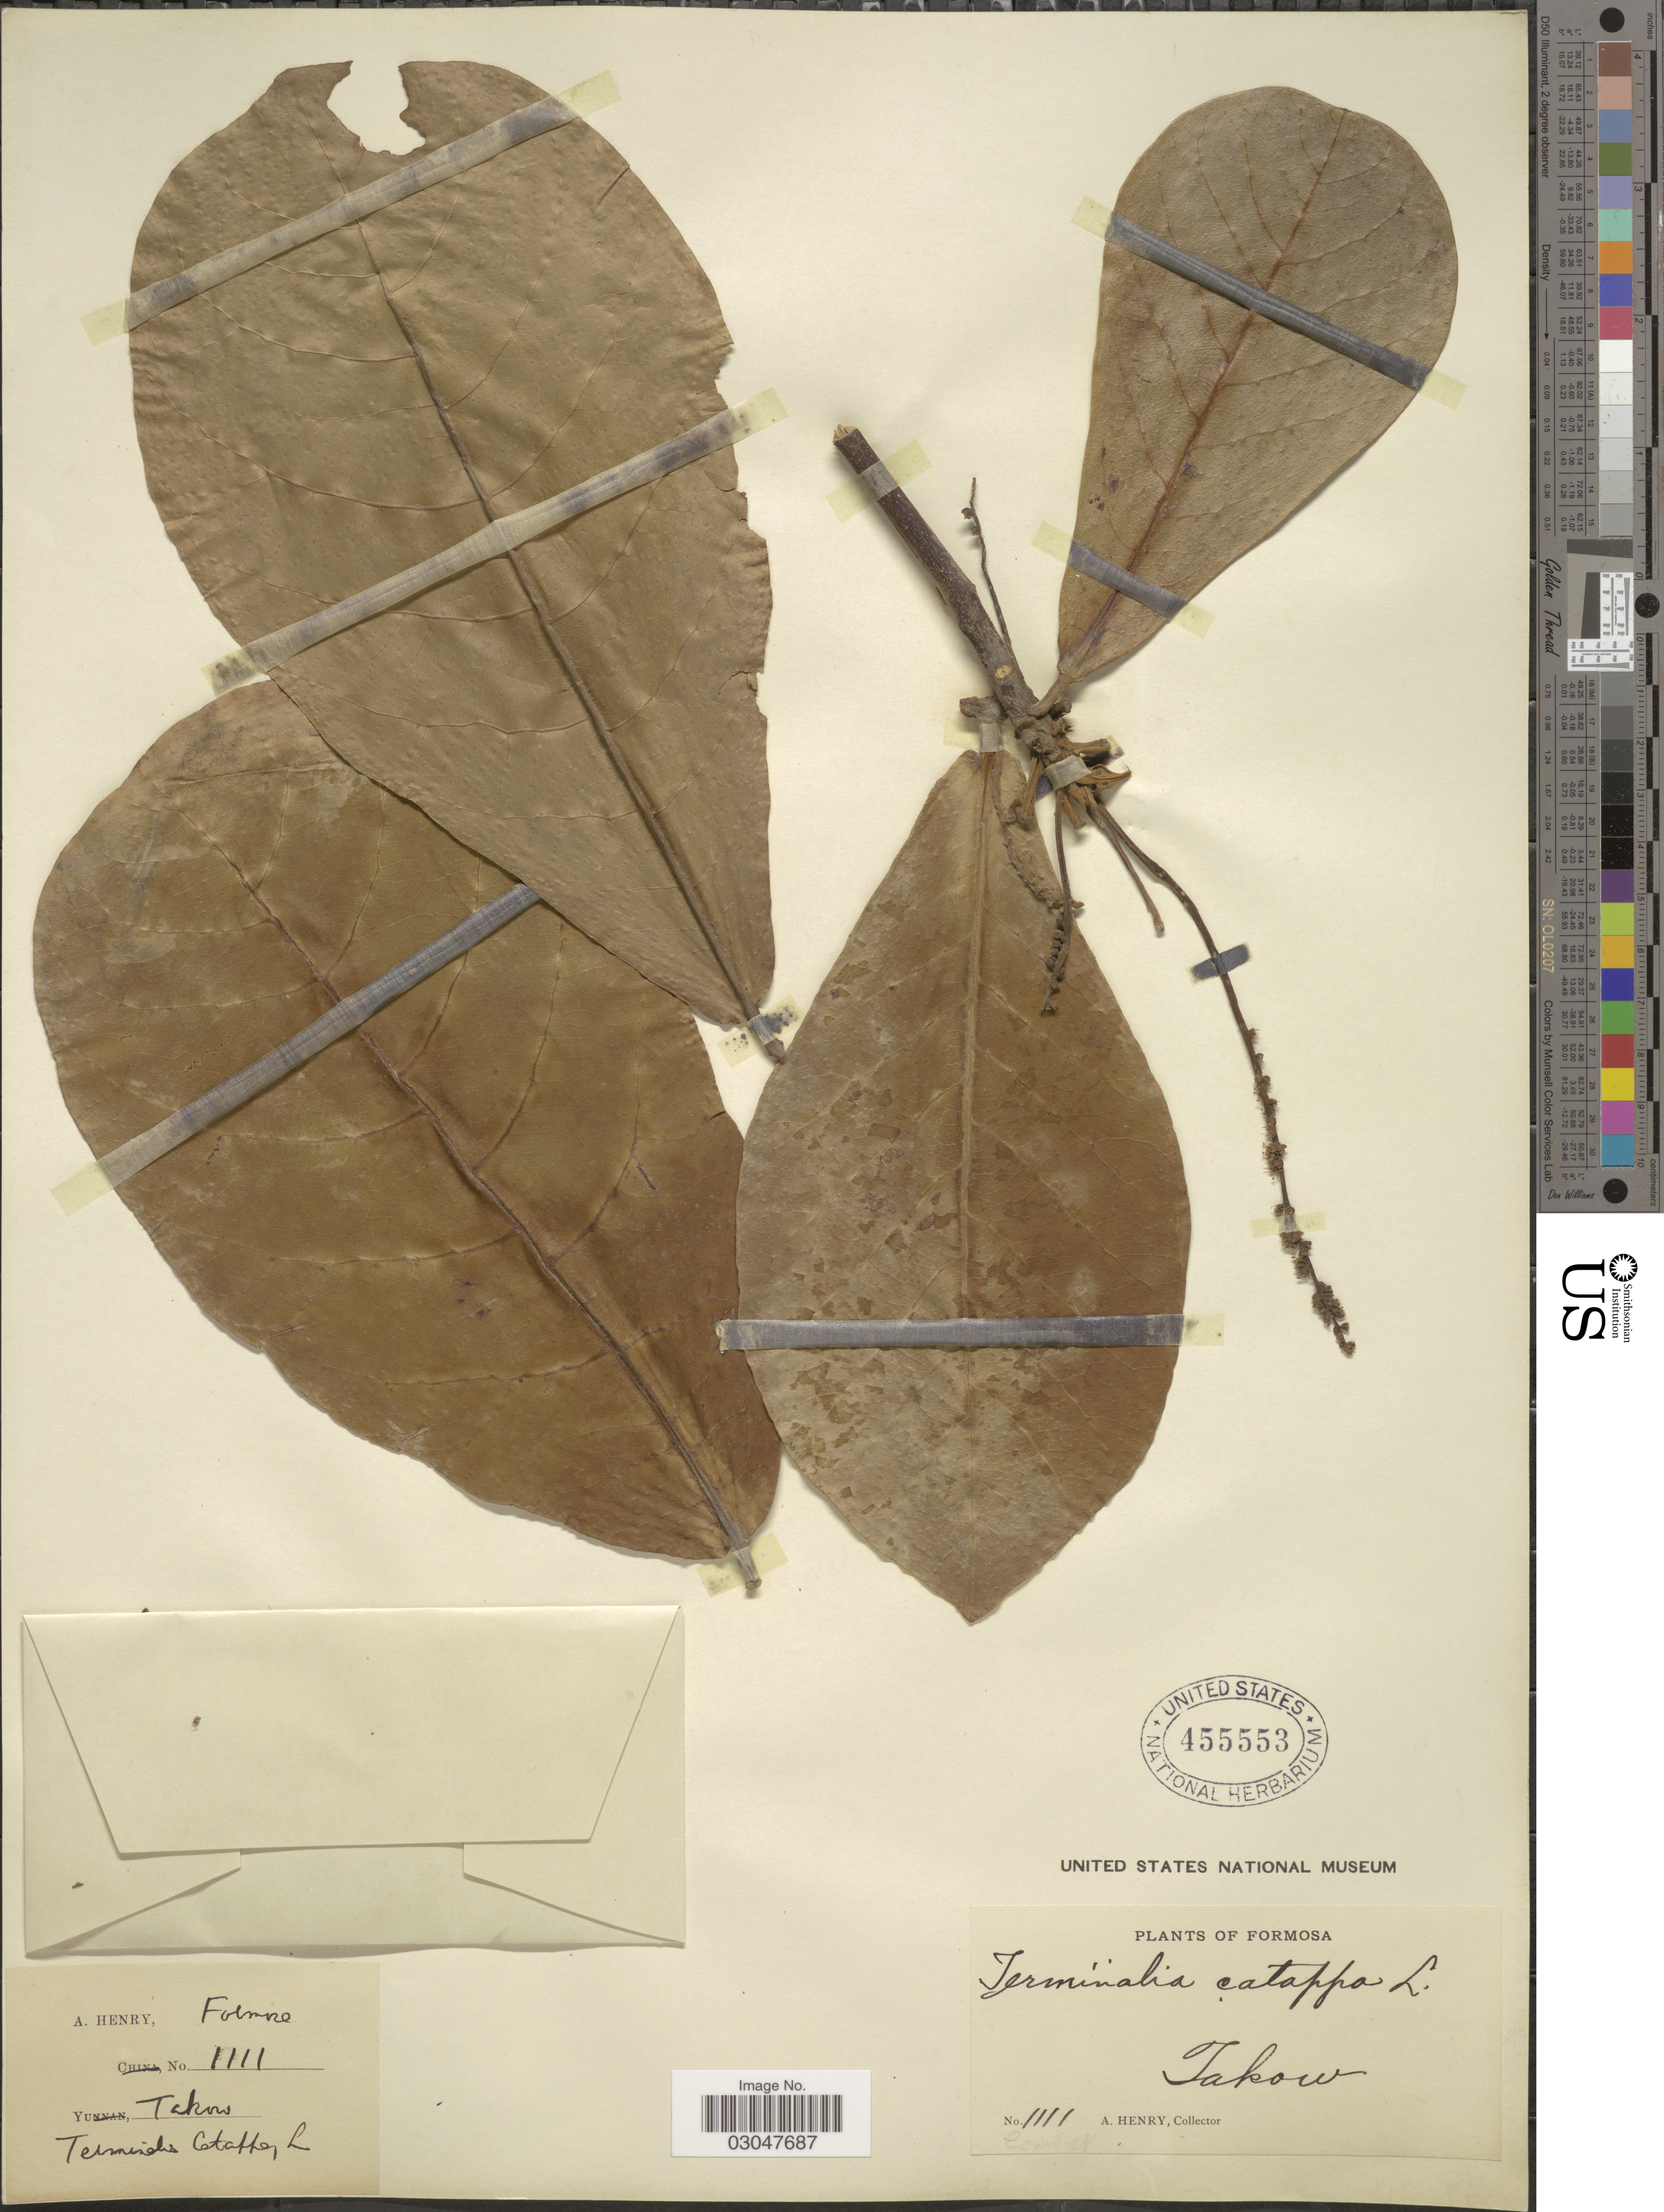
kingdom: Plantae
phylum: Tracheophyta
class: Magnoliopsida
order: Myrtales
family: Combretaceae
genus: Terminalia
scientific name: Terminalia catappa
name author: L.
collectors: A. Henry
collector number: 1111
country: Taiwan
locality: Formosa. Takow.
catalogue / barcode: US 455553